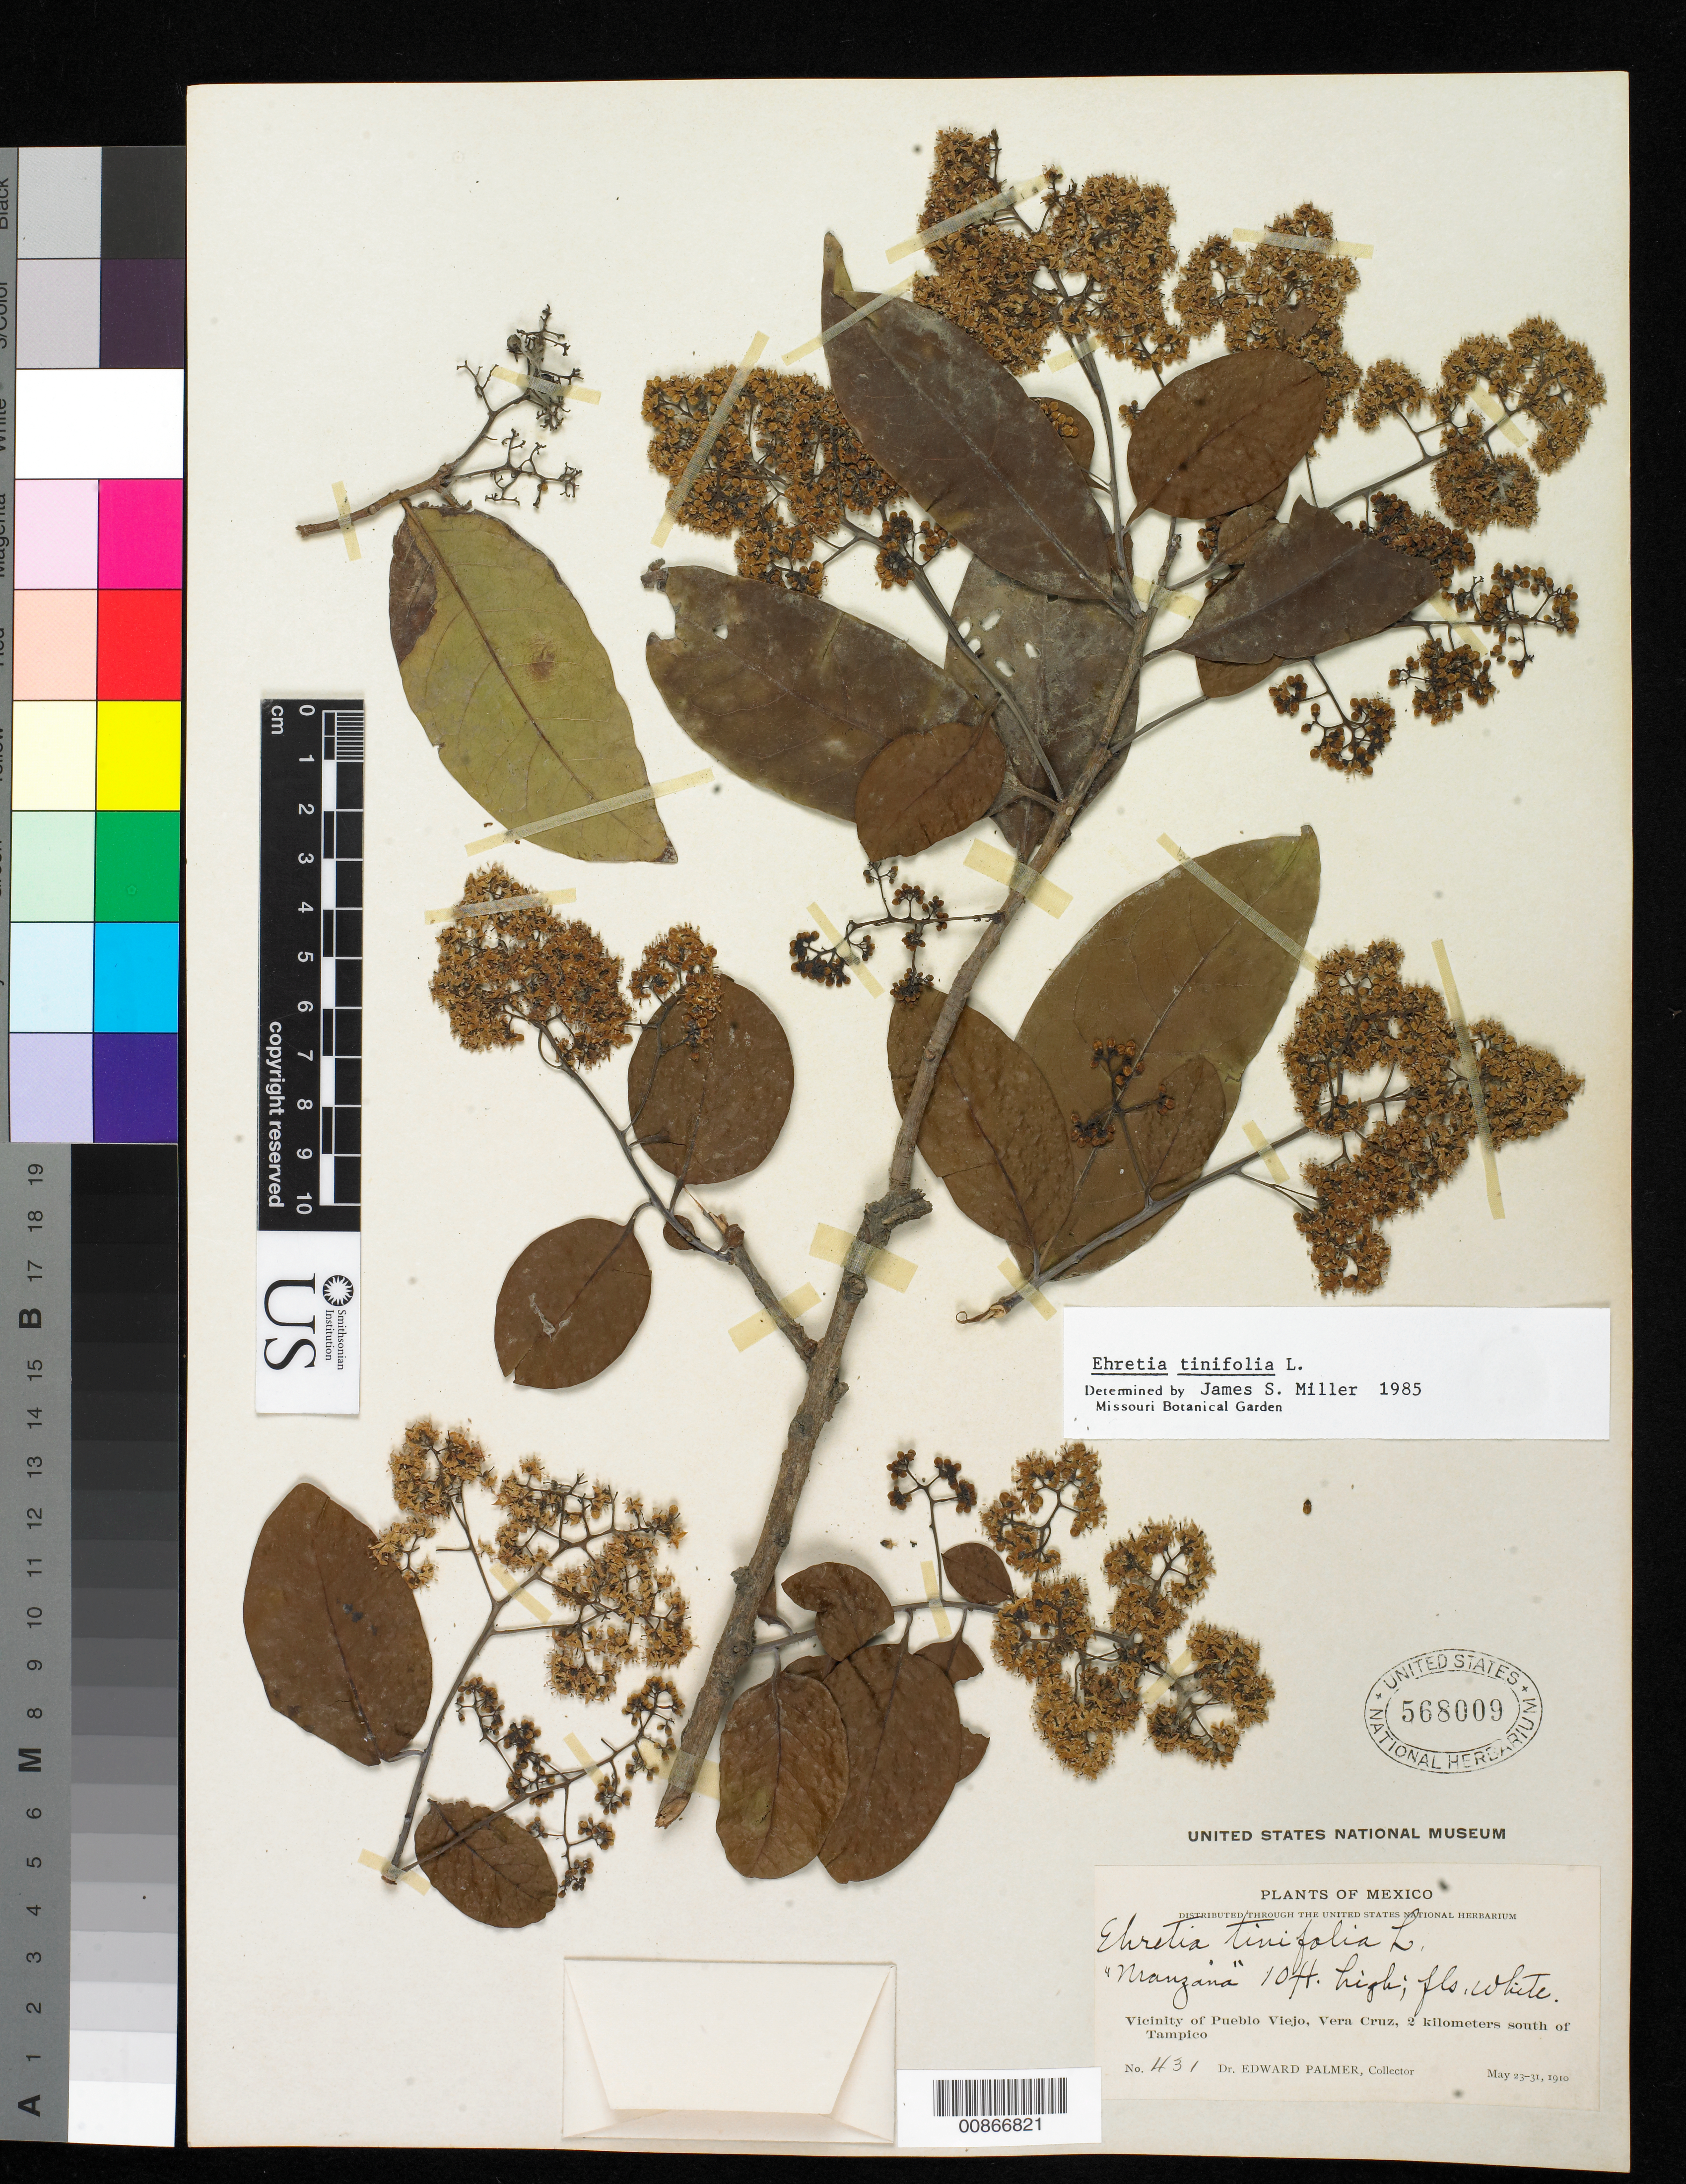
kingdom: Plantae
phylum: Tracheophyta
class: Magnoliopsida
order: Boraginales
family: Ehretiaceae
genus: Ehretia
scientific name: Ehretia tinifolia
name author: L.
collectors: E. Palmer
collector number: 431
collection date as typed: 23 May 1910 to 31 May 1910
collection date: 1910-05-23/1910-05-31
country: Mexico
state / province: Veracruz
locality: Vicinity of Pueblo Viejo, Veracruz, 2 kilometers south of Tampico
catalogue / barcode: US 568009